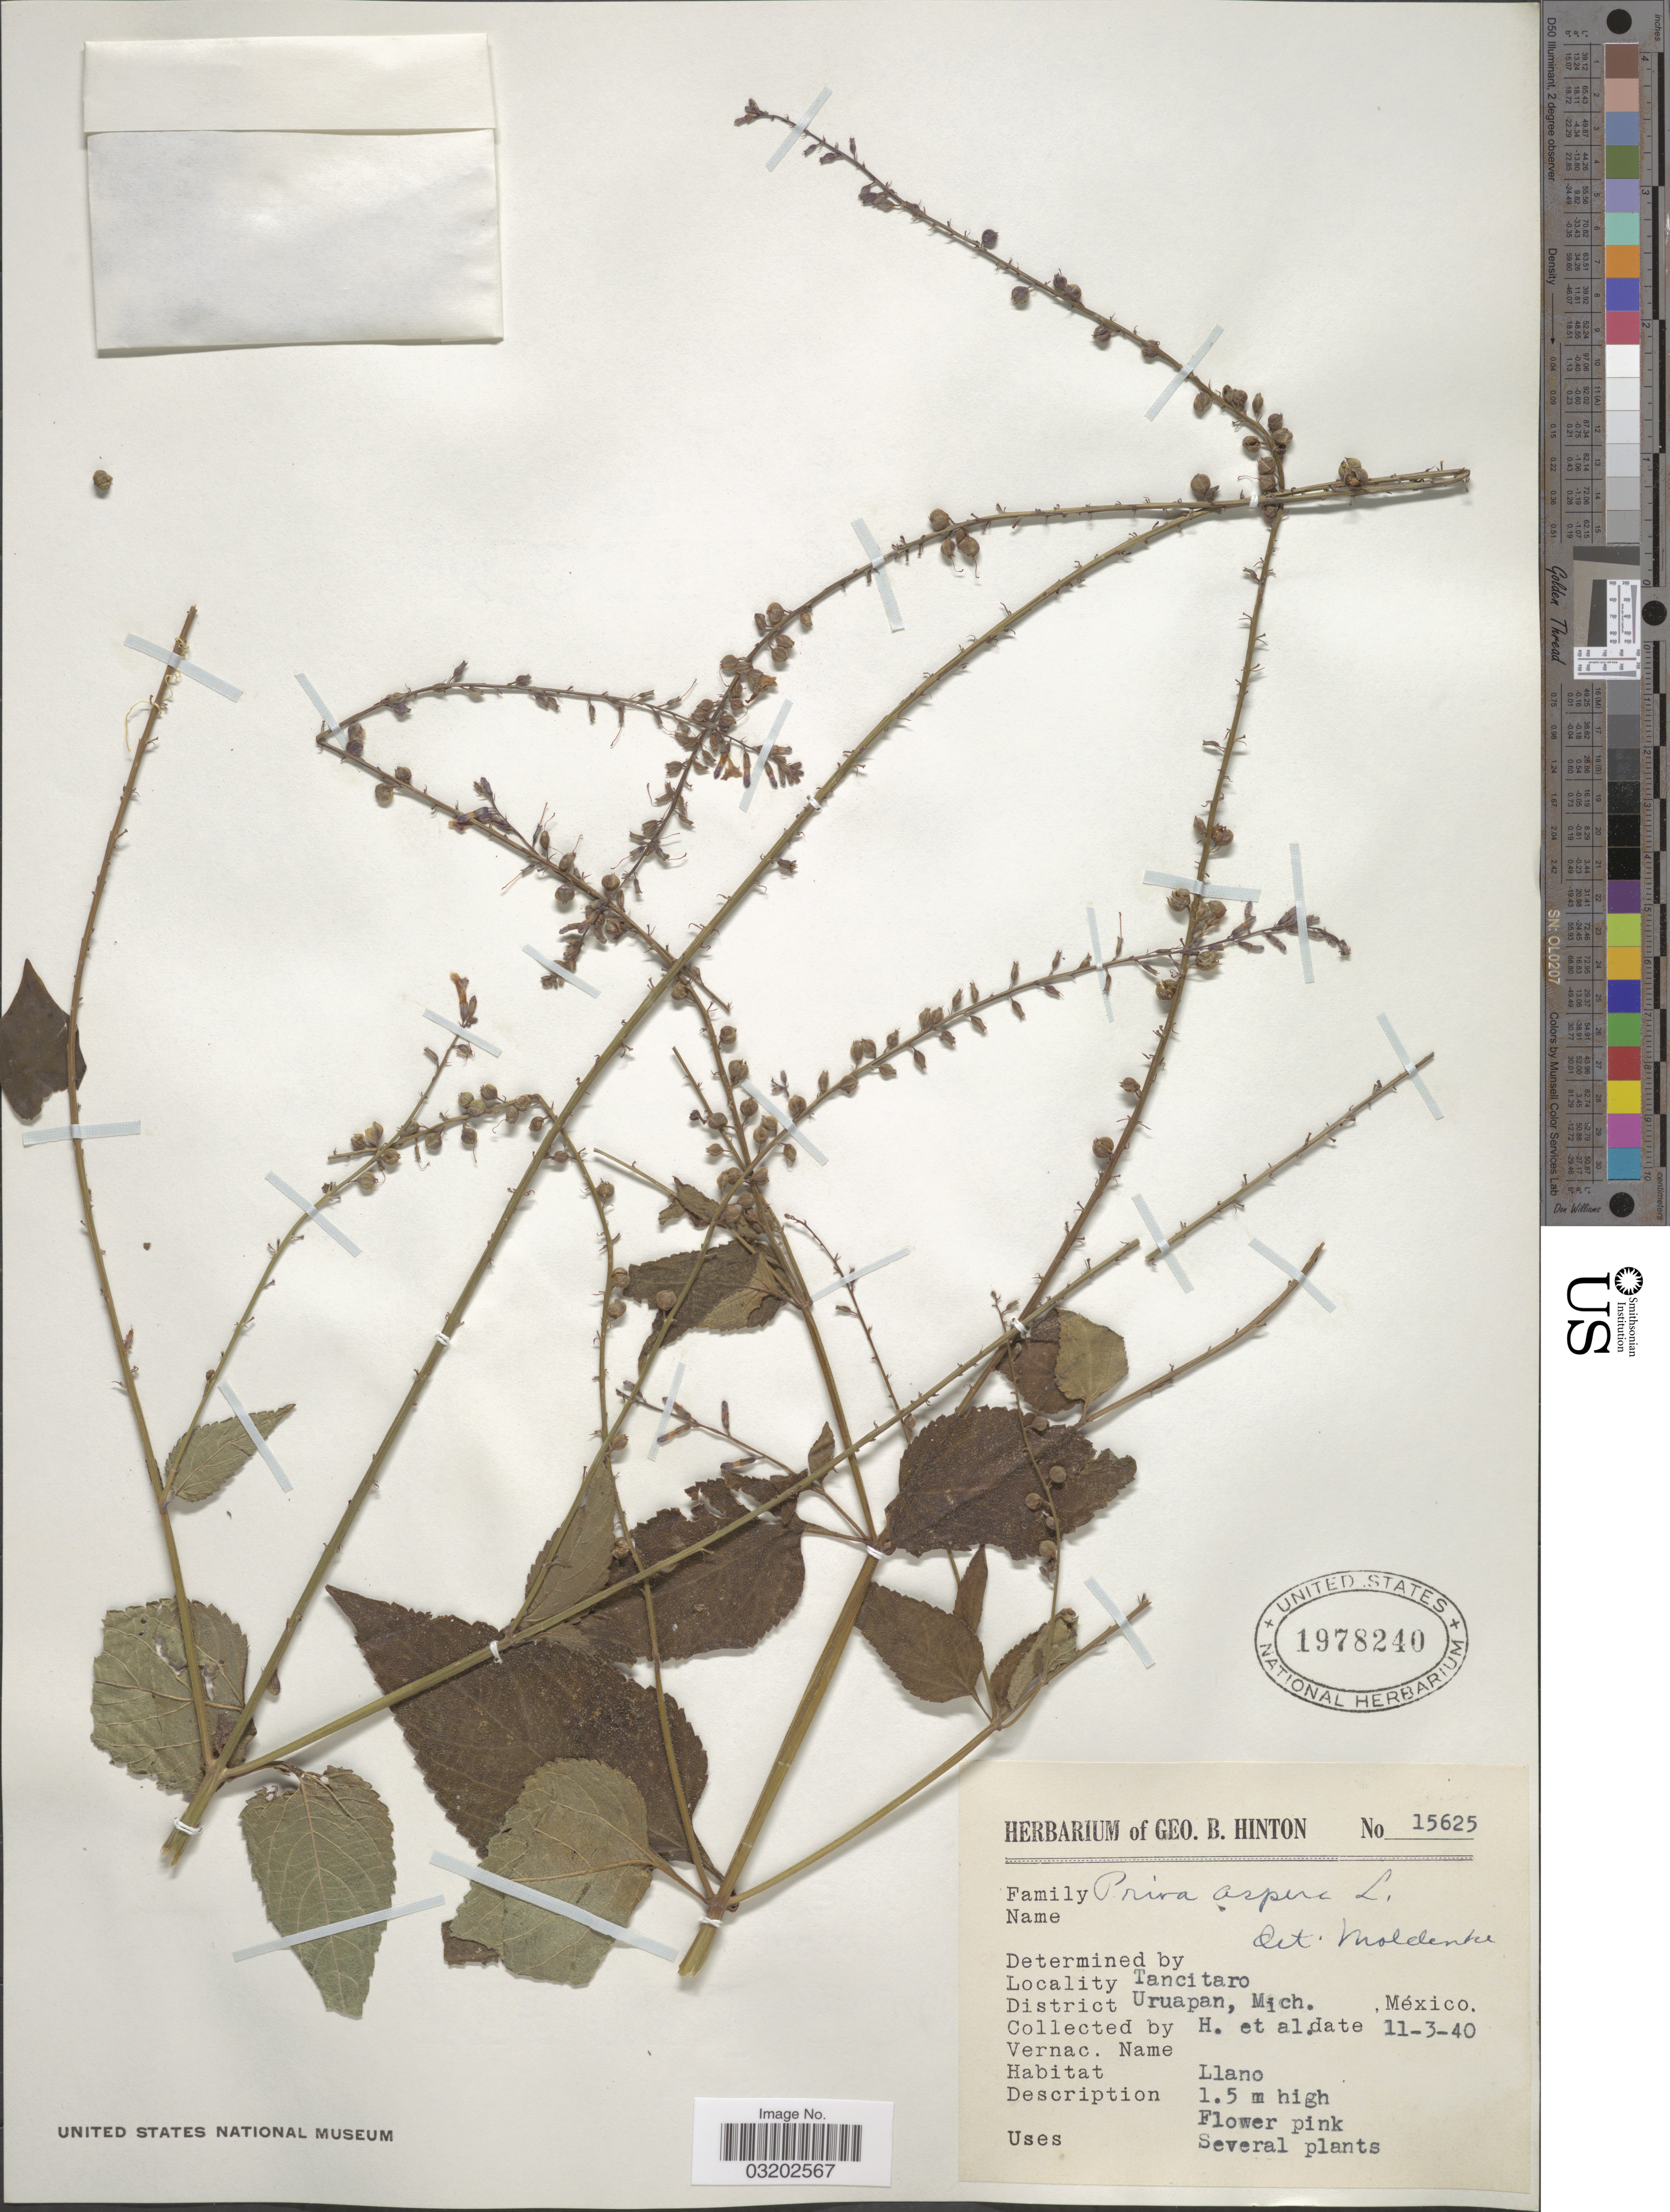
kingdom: Plantae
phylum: Tracheophyta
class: Magnoliopsida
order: Lamiales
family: Verbenaceae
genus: Priva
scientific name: Priva aspera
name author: Kunth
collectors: G. B. Hinton & et al.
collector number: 15625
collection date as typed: Transcribed d/m/y: 11/3/40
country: Mexico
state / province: Michoacán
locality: Tancitaro, District Uruapan.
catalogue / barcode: US 1978240